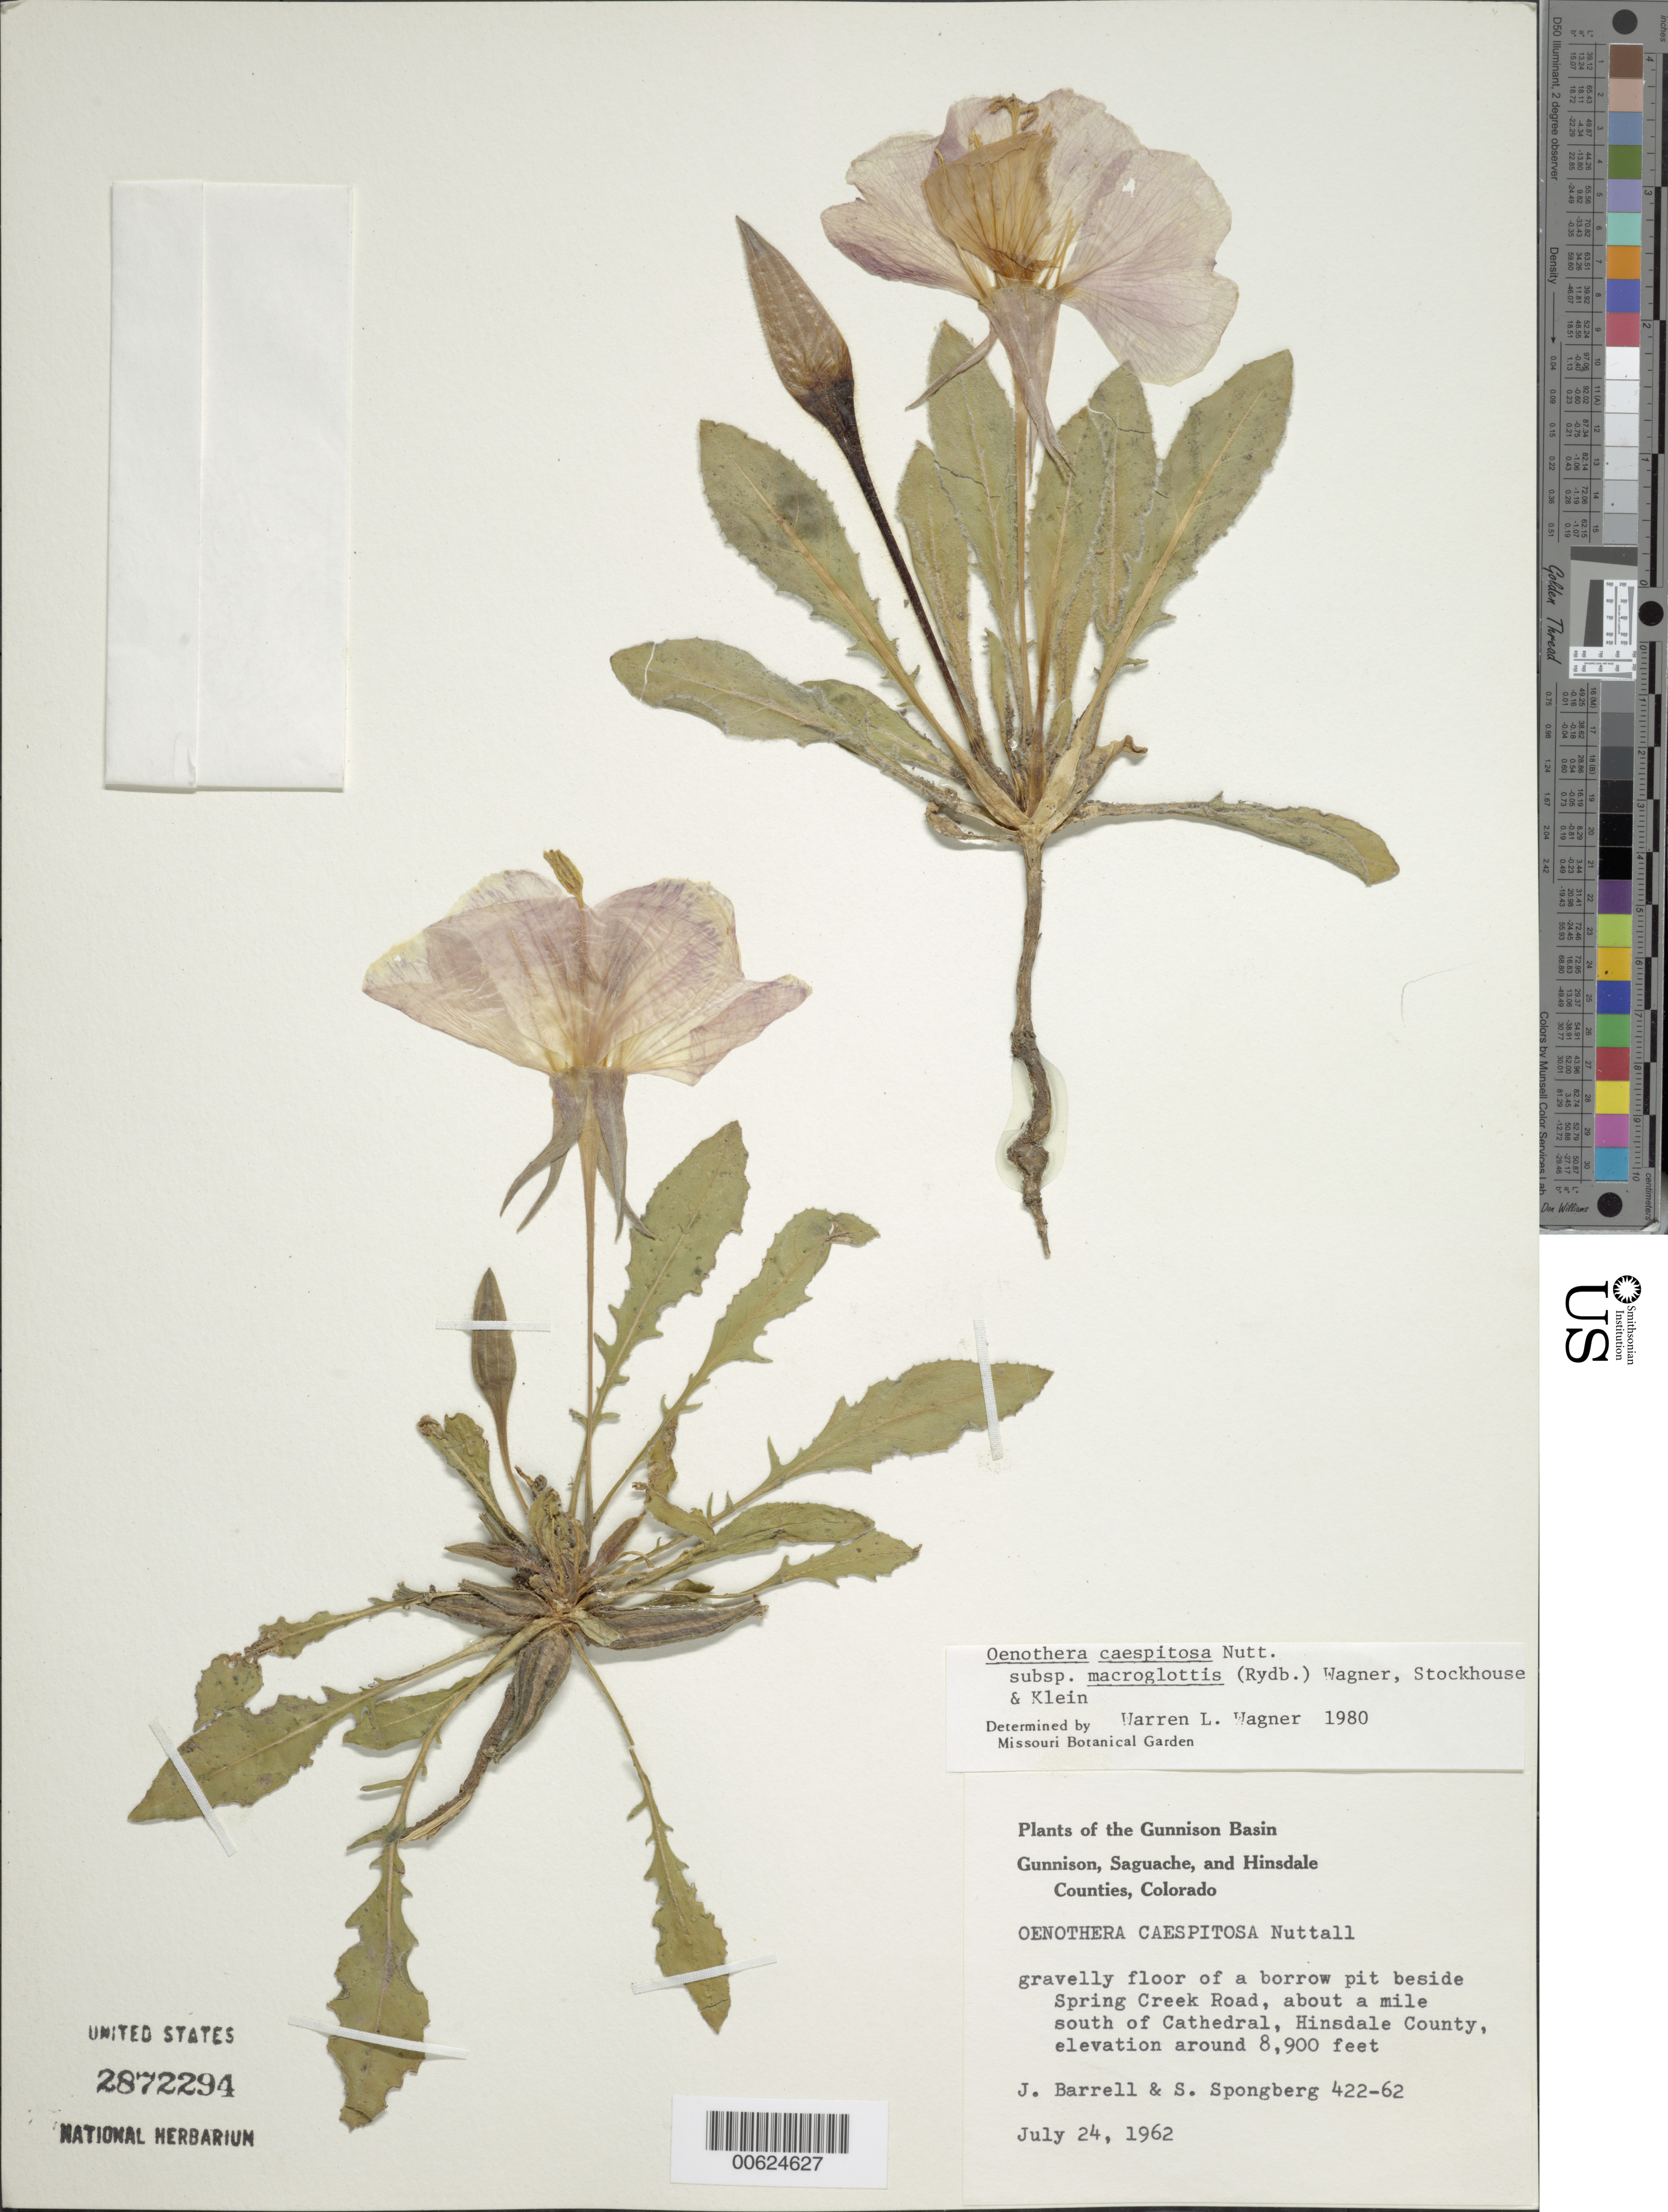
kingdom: Plantae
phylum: Tracheophyta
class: Magnoliopsida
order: Myrtales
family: Onagraceae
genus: Oenothera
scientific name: Oenothera cespitosa subsp. macroglottis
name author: (Rydb.) W.L. Wagner et al.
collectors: J. Barrell & S. A.Spongberg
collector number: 422-62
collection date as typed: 24 Jul 1962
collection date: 1962-07-24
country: United States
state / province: Colorado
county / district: Hinsdale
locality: Spring Creek Road, S of Cathedral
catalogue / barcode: US 2872294